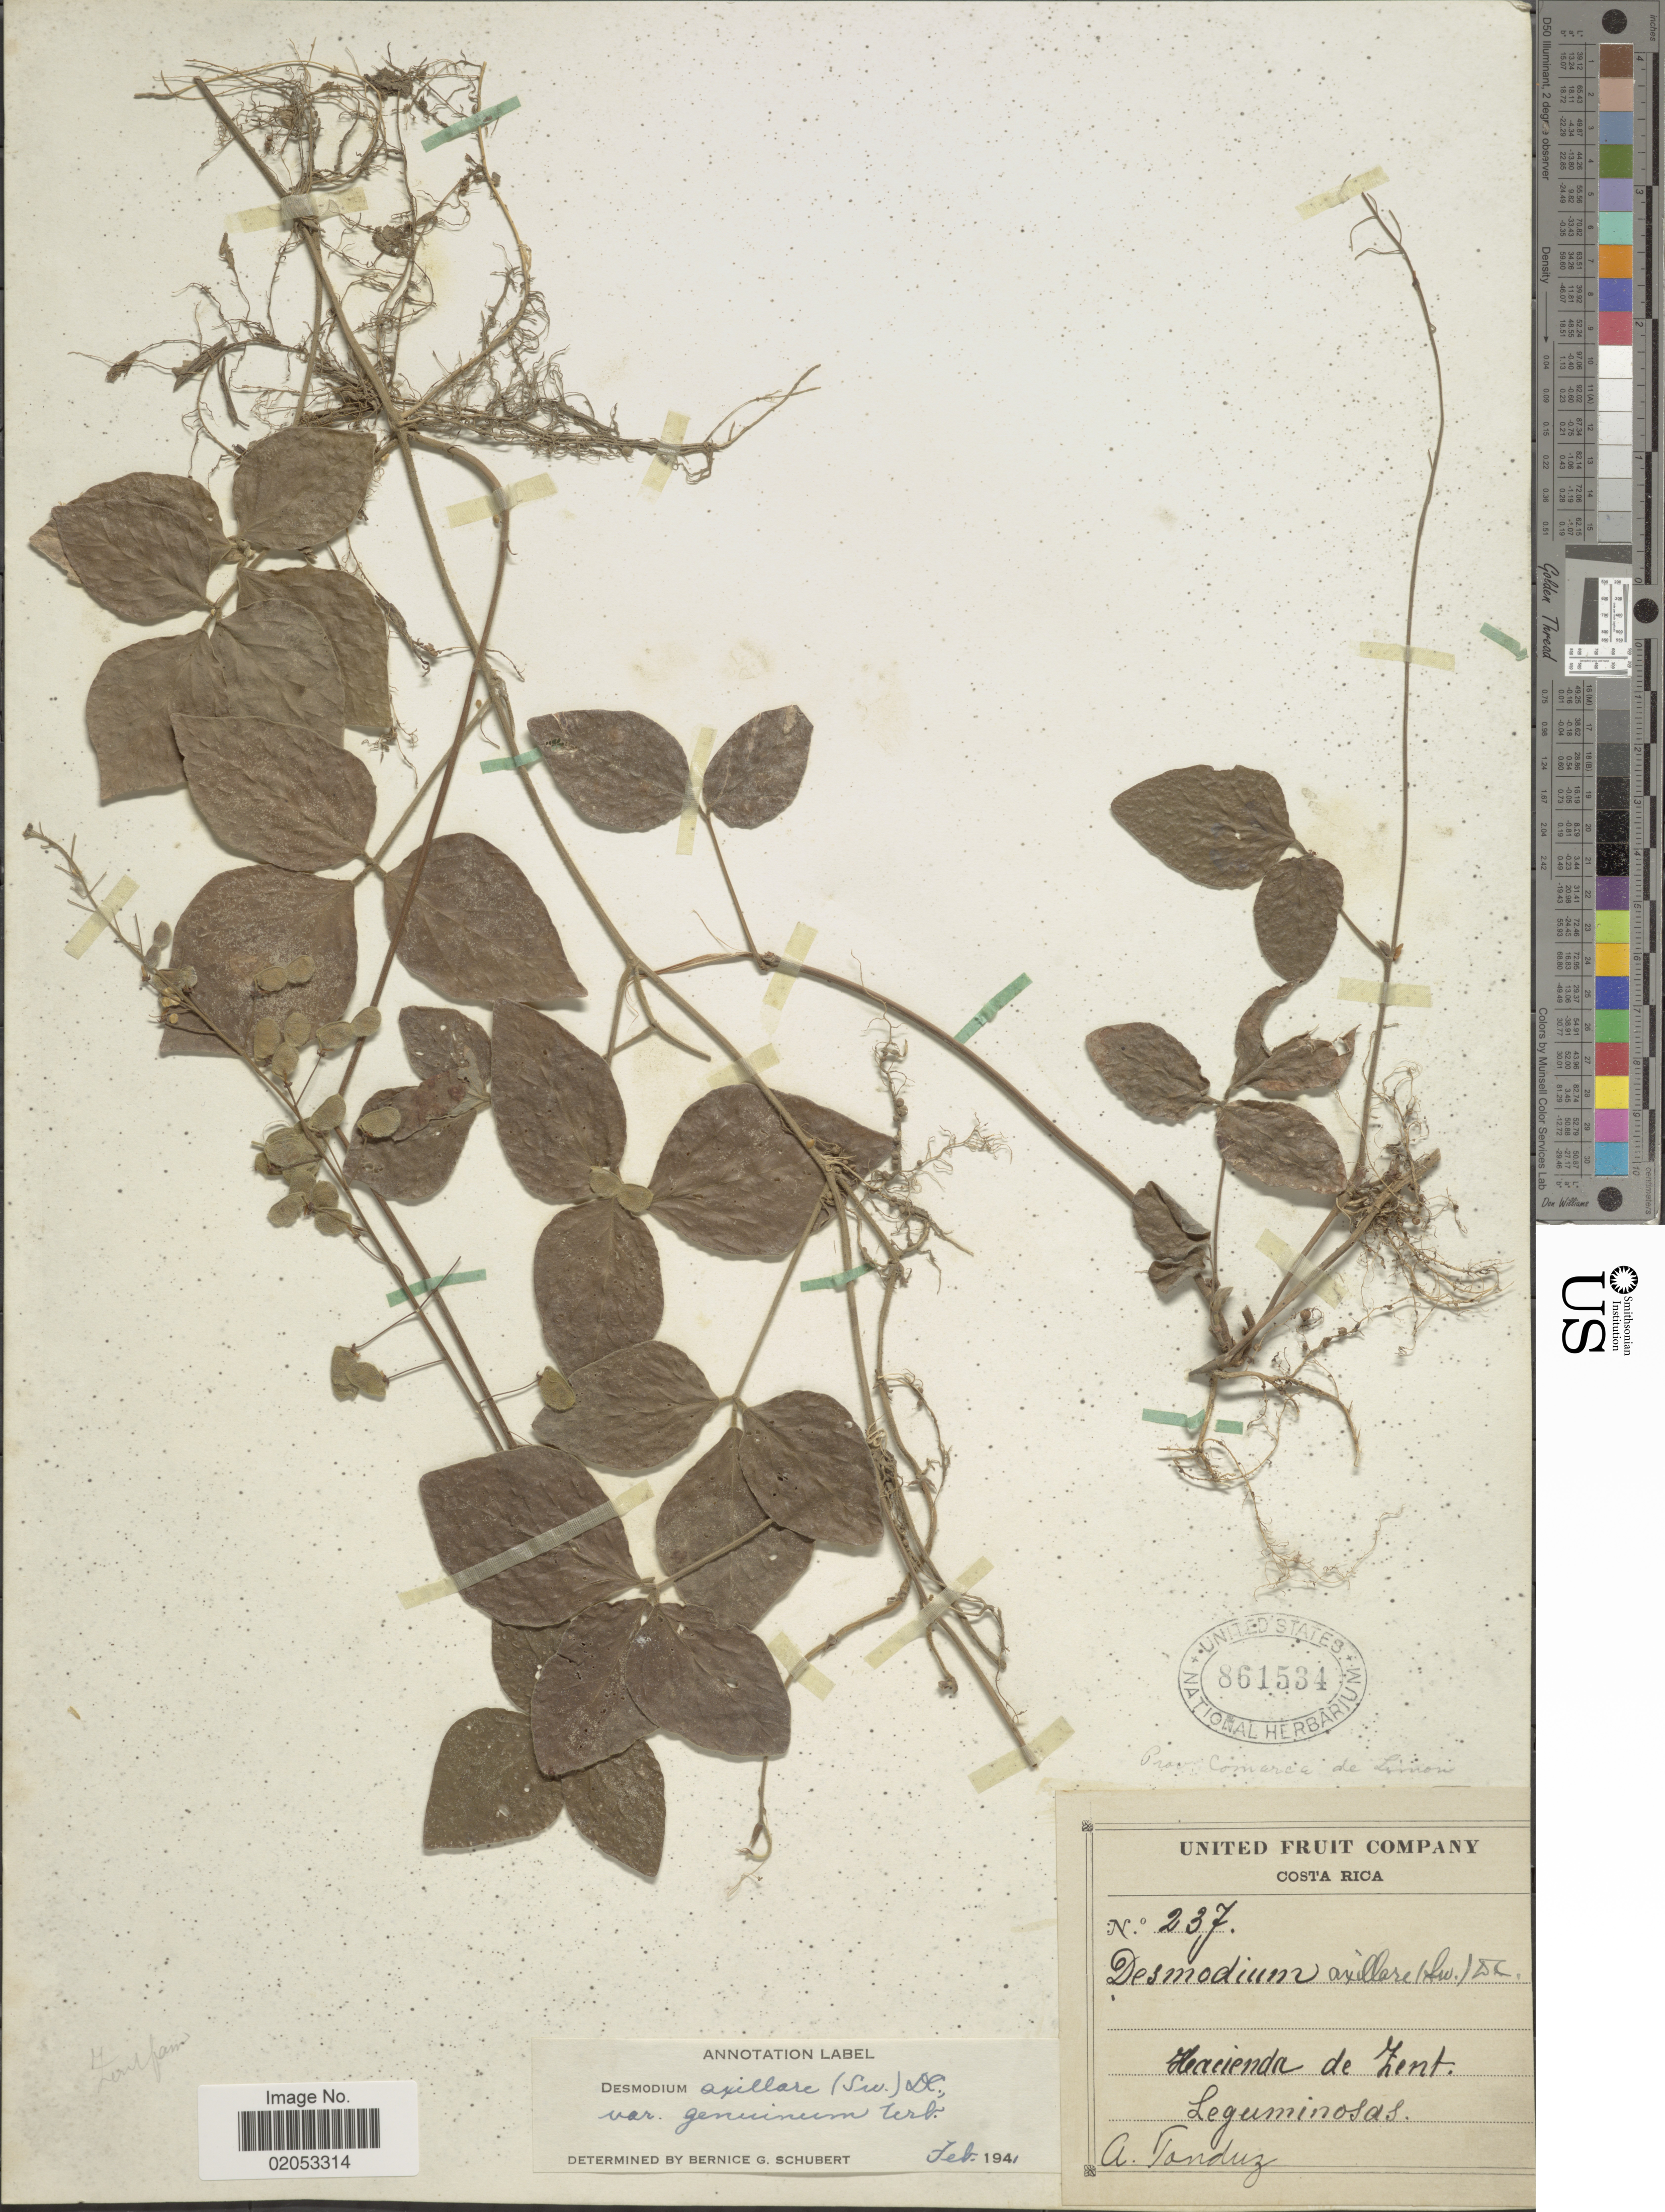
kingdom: Plantae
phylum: Tracheophyta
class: Magnoliopsida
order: Fabales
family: Fabaceae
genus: Desmodium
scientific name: Desmodium axillare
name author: (Sw.) DC.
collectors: A. Tonduz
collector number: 237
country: Costa Rica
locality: Hacienda de Zent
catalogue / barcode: US 861534